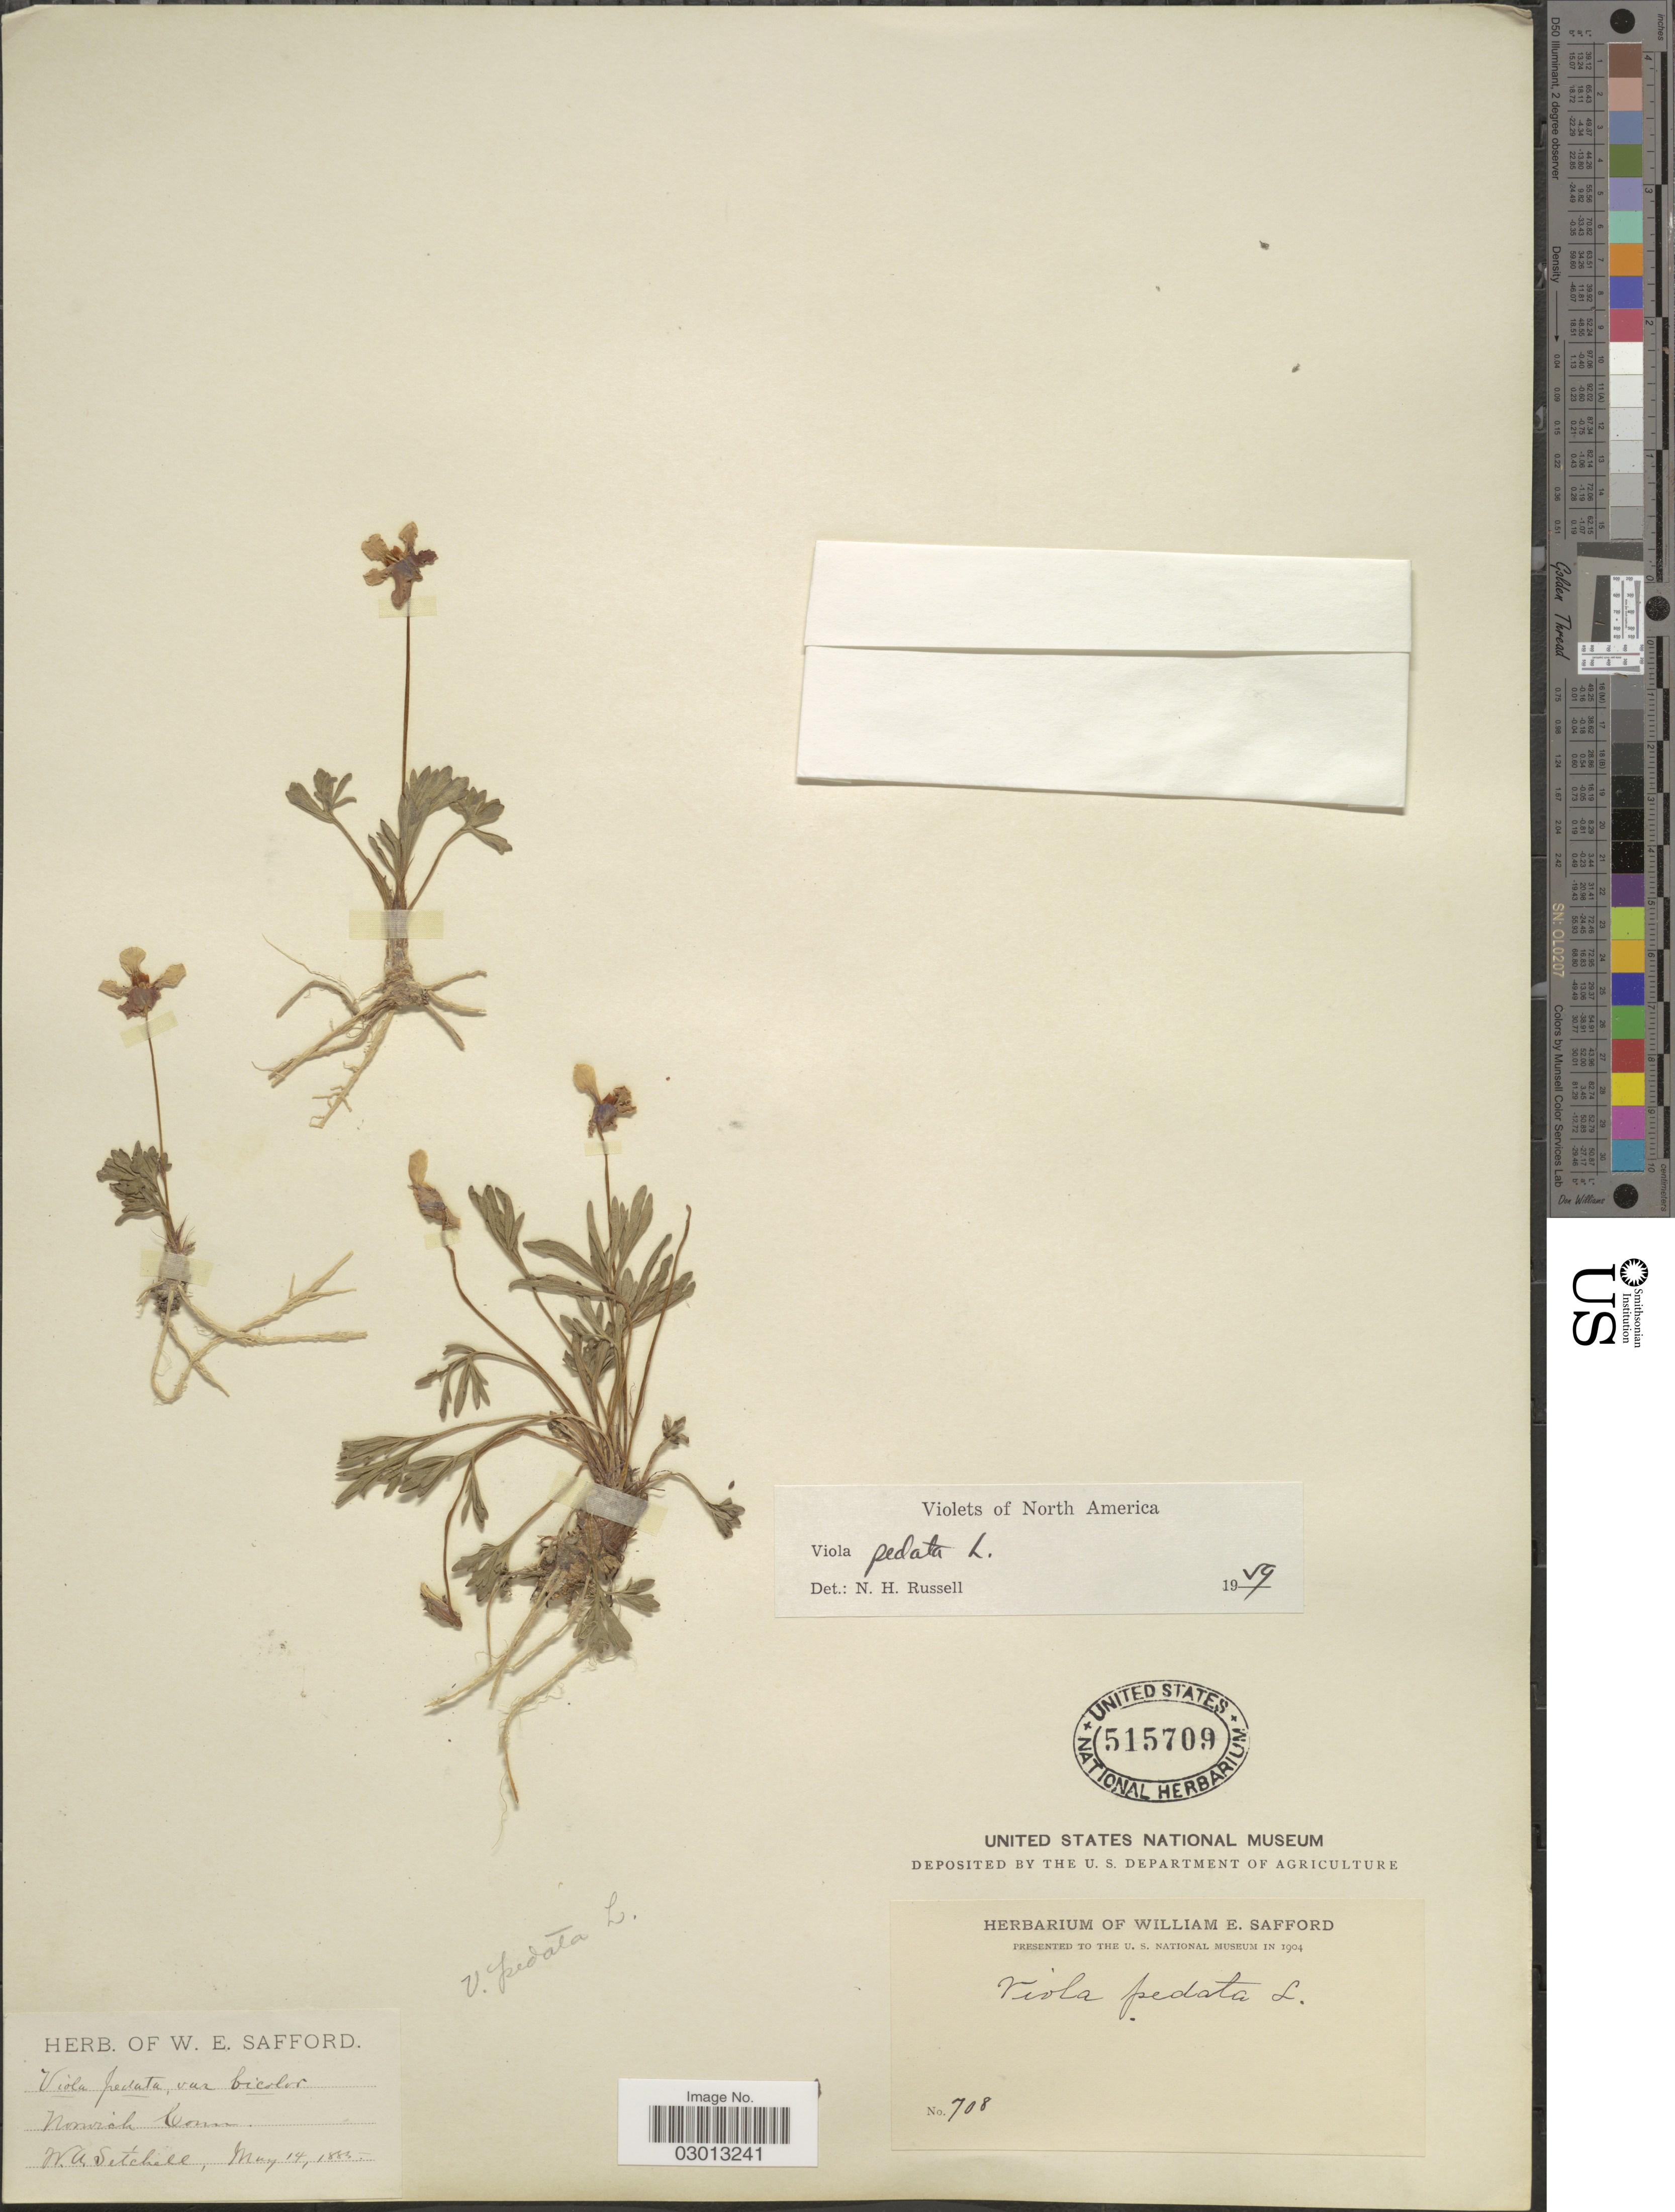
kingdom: Plantae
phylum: Tracheophyta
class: Magnoliopsida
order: Malpighiales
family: Violaceae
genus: Viola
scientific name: Viola pedata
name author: L.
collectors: W. Setchell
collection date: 1885-05-14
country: United States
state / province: Connecticut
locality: Norwich.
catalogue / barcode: US 515709